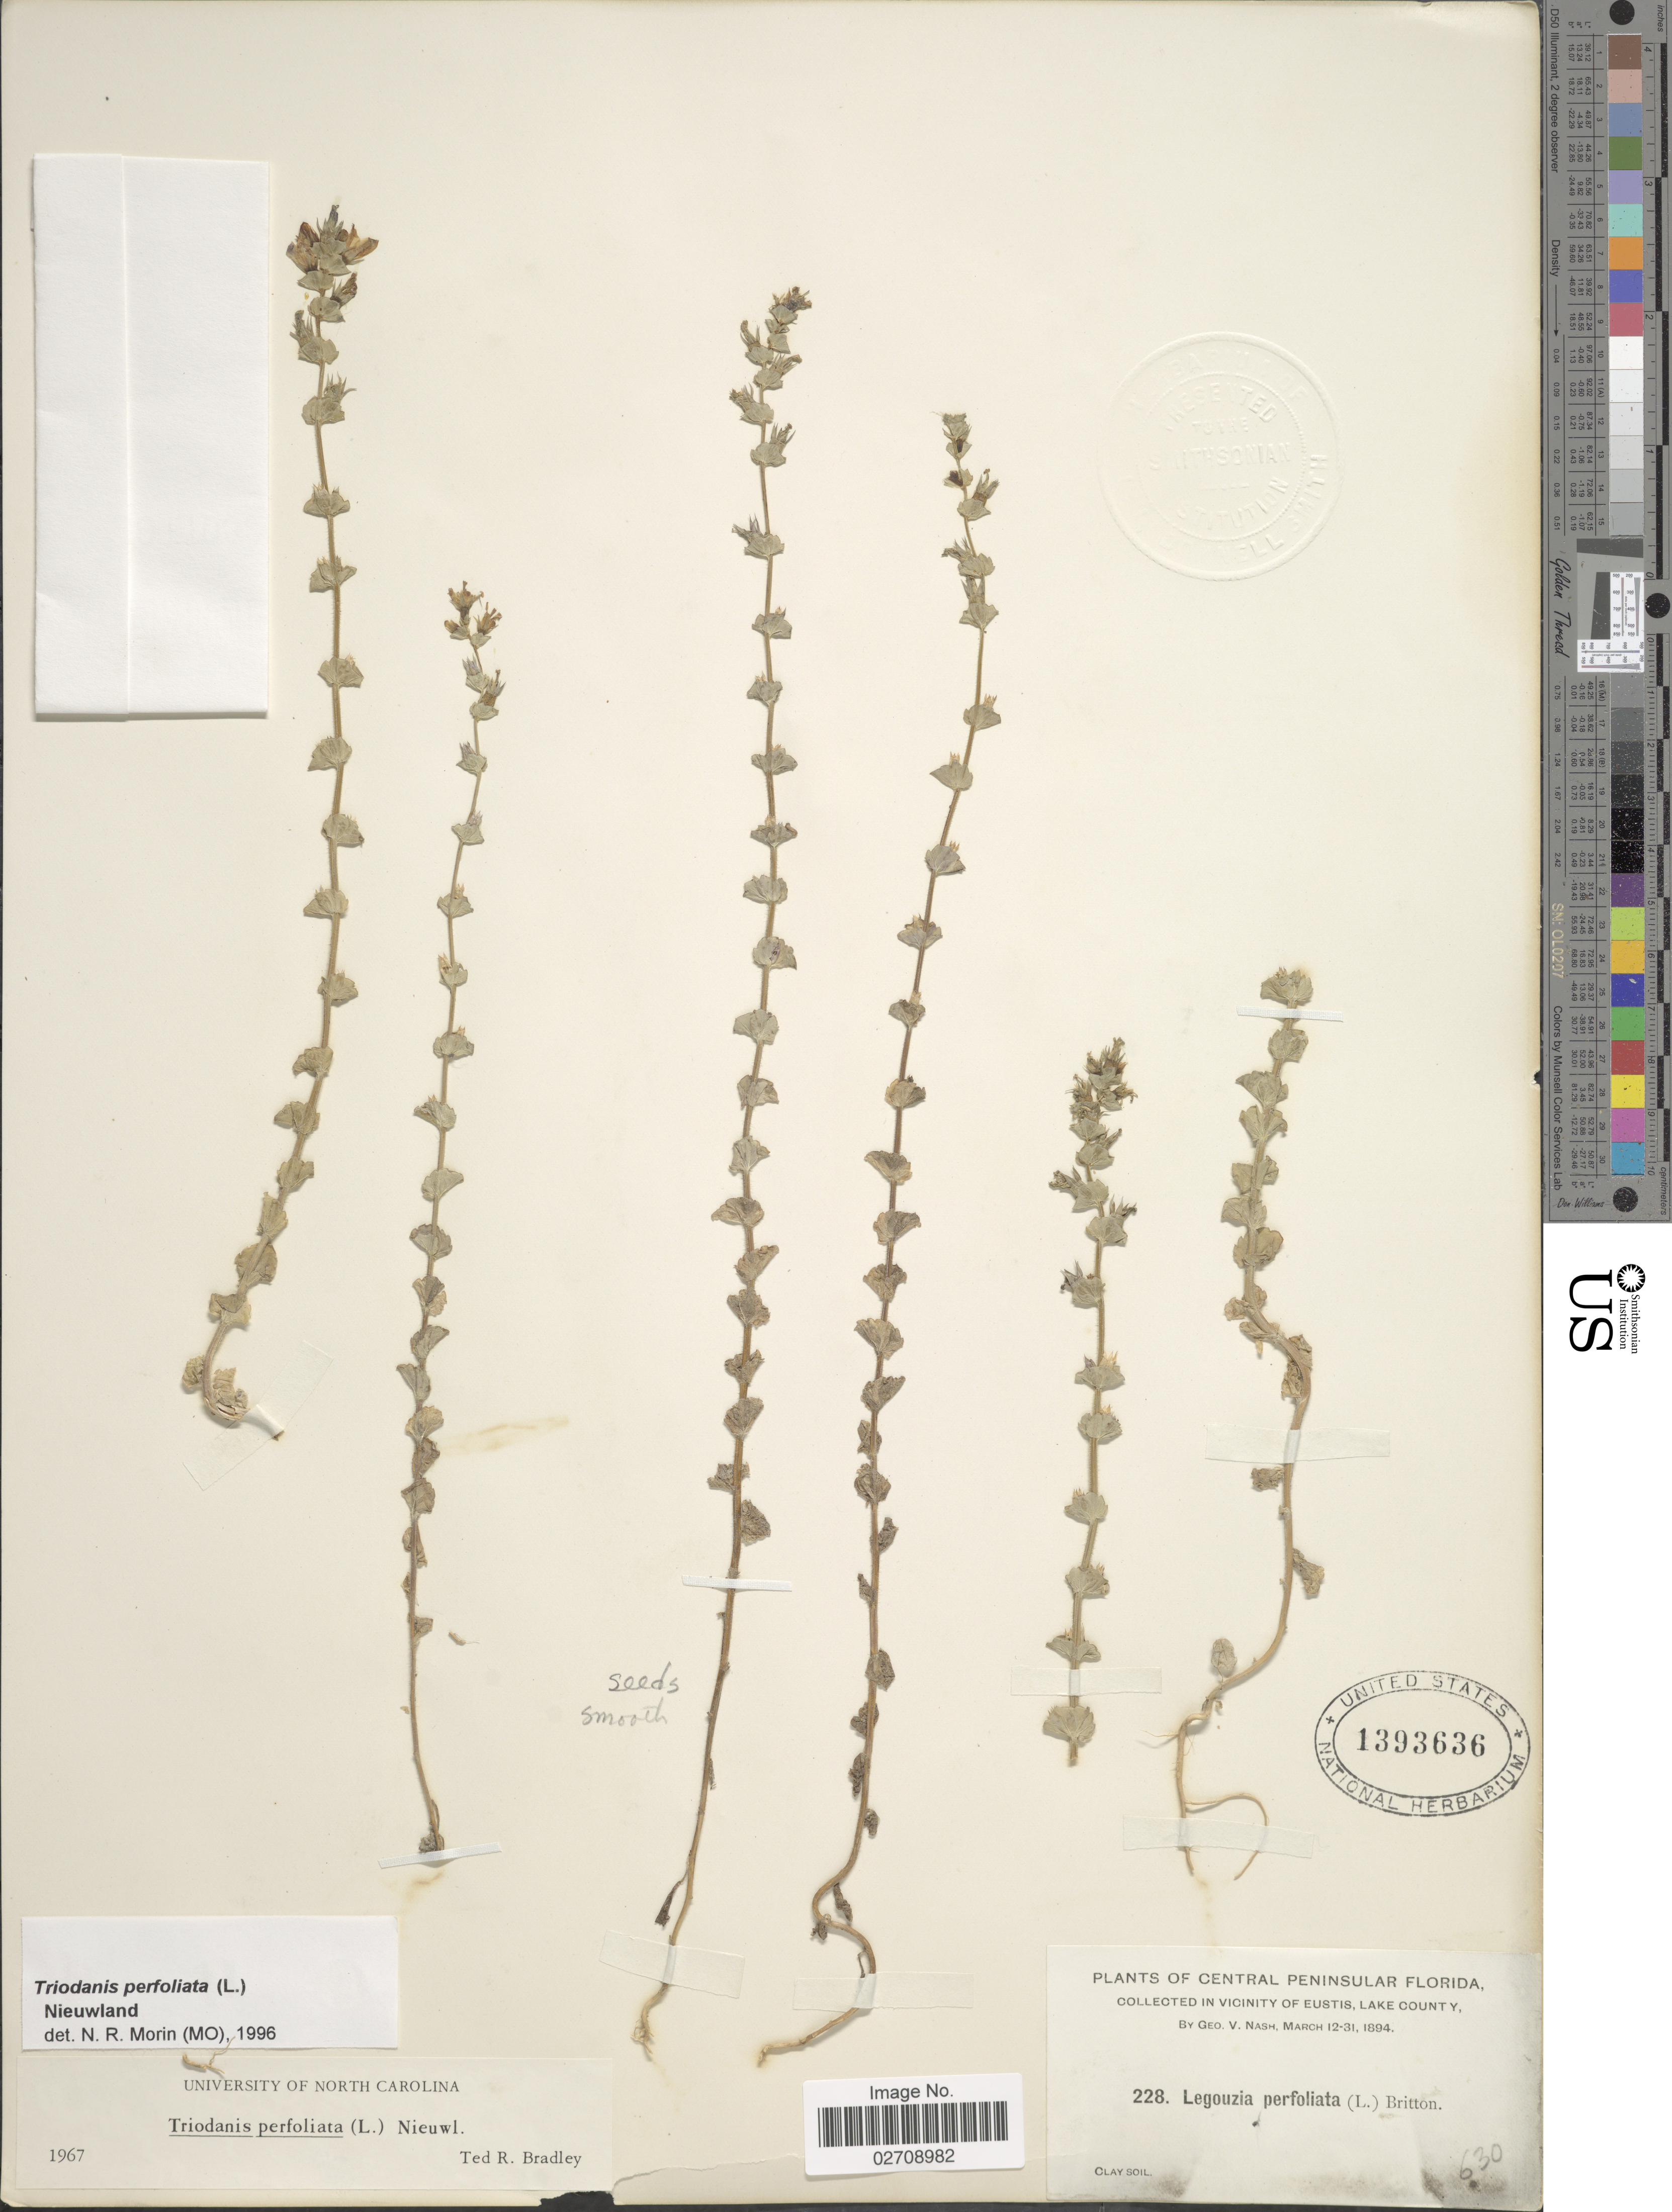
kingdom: Plantae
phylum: Tracheophyta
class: Magnoliopsida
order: Asterales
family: Campanulaceae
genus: Triodanis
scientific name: Triodanis perfoliata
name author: (L.) Nieuwl.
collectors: G. V. Nash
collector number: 228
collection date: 1894-03-12/1894-03-31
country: United States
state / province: Florida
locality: Central Peninsular Florida. In Vicinity of Eustis, Lake County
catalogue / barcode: US 1393636